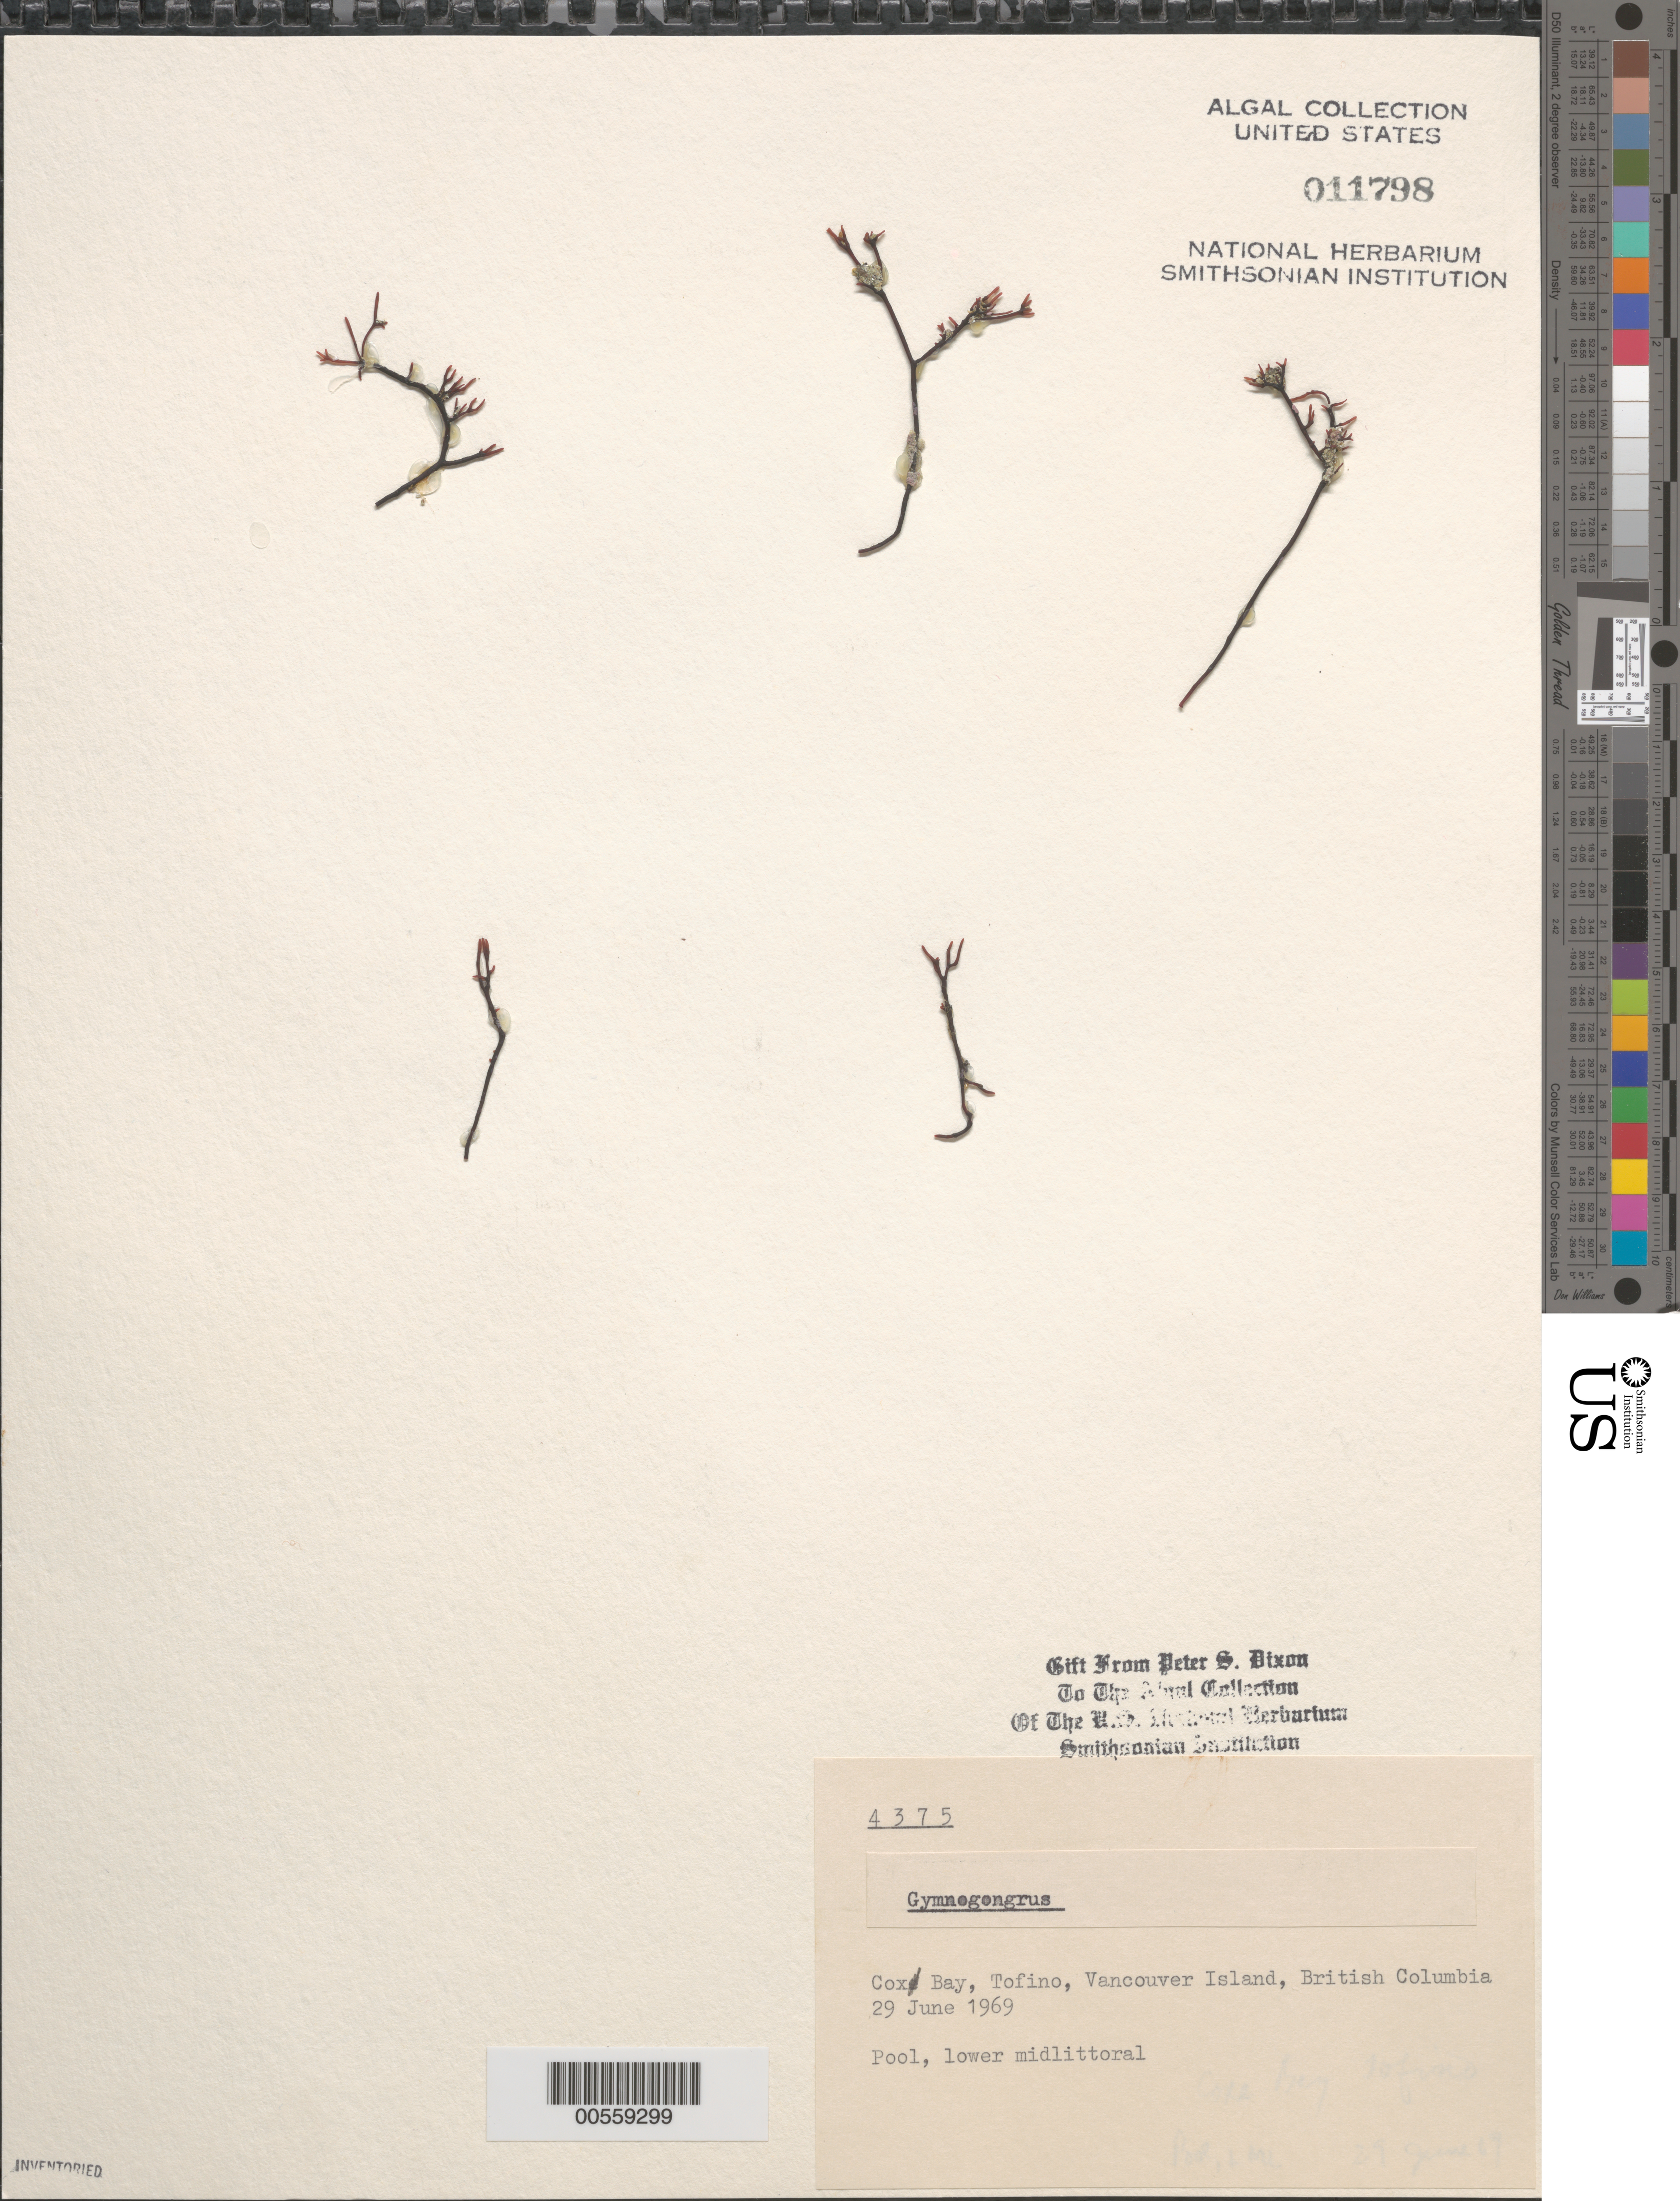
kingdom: Plantae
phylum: Rhodophyta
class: Florideophyceae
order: Gigartinales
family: Phyllophoraceae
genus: Gymnogongrus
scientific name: Gymnogongrus sp.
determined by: Dixon, P. S.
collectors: P. S. Dixon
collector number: PSD 4375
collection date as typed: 29 Jun 1969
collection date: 1969-06-29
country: Canada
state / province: British Columbia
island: Vancouver Island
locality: Cox Bay, Tofino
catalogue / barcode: US 11798